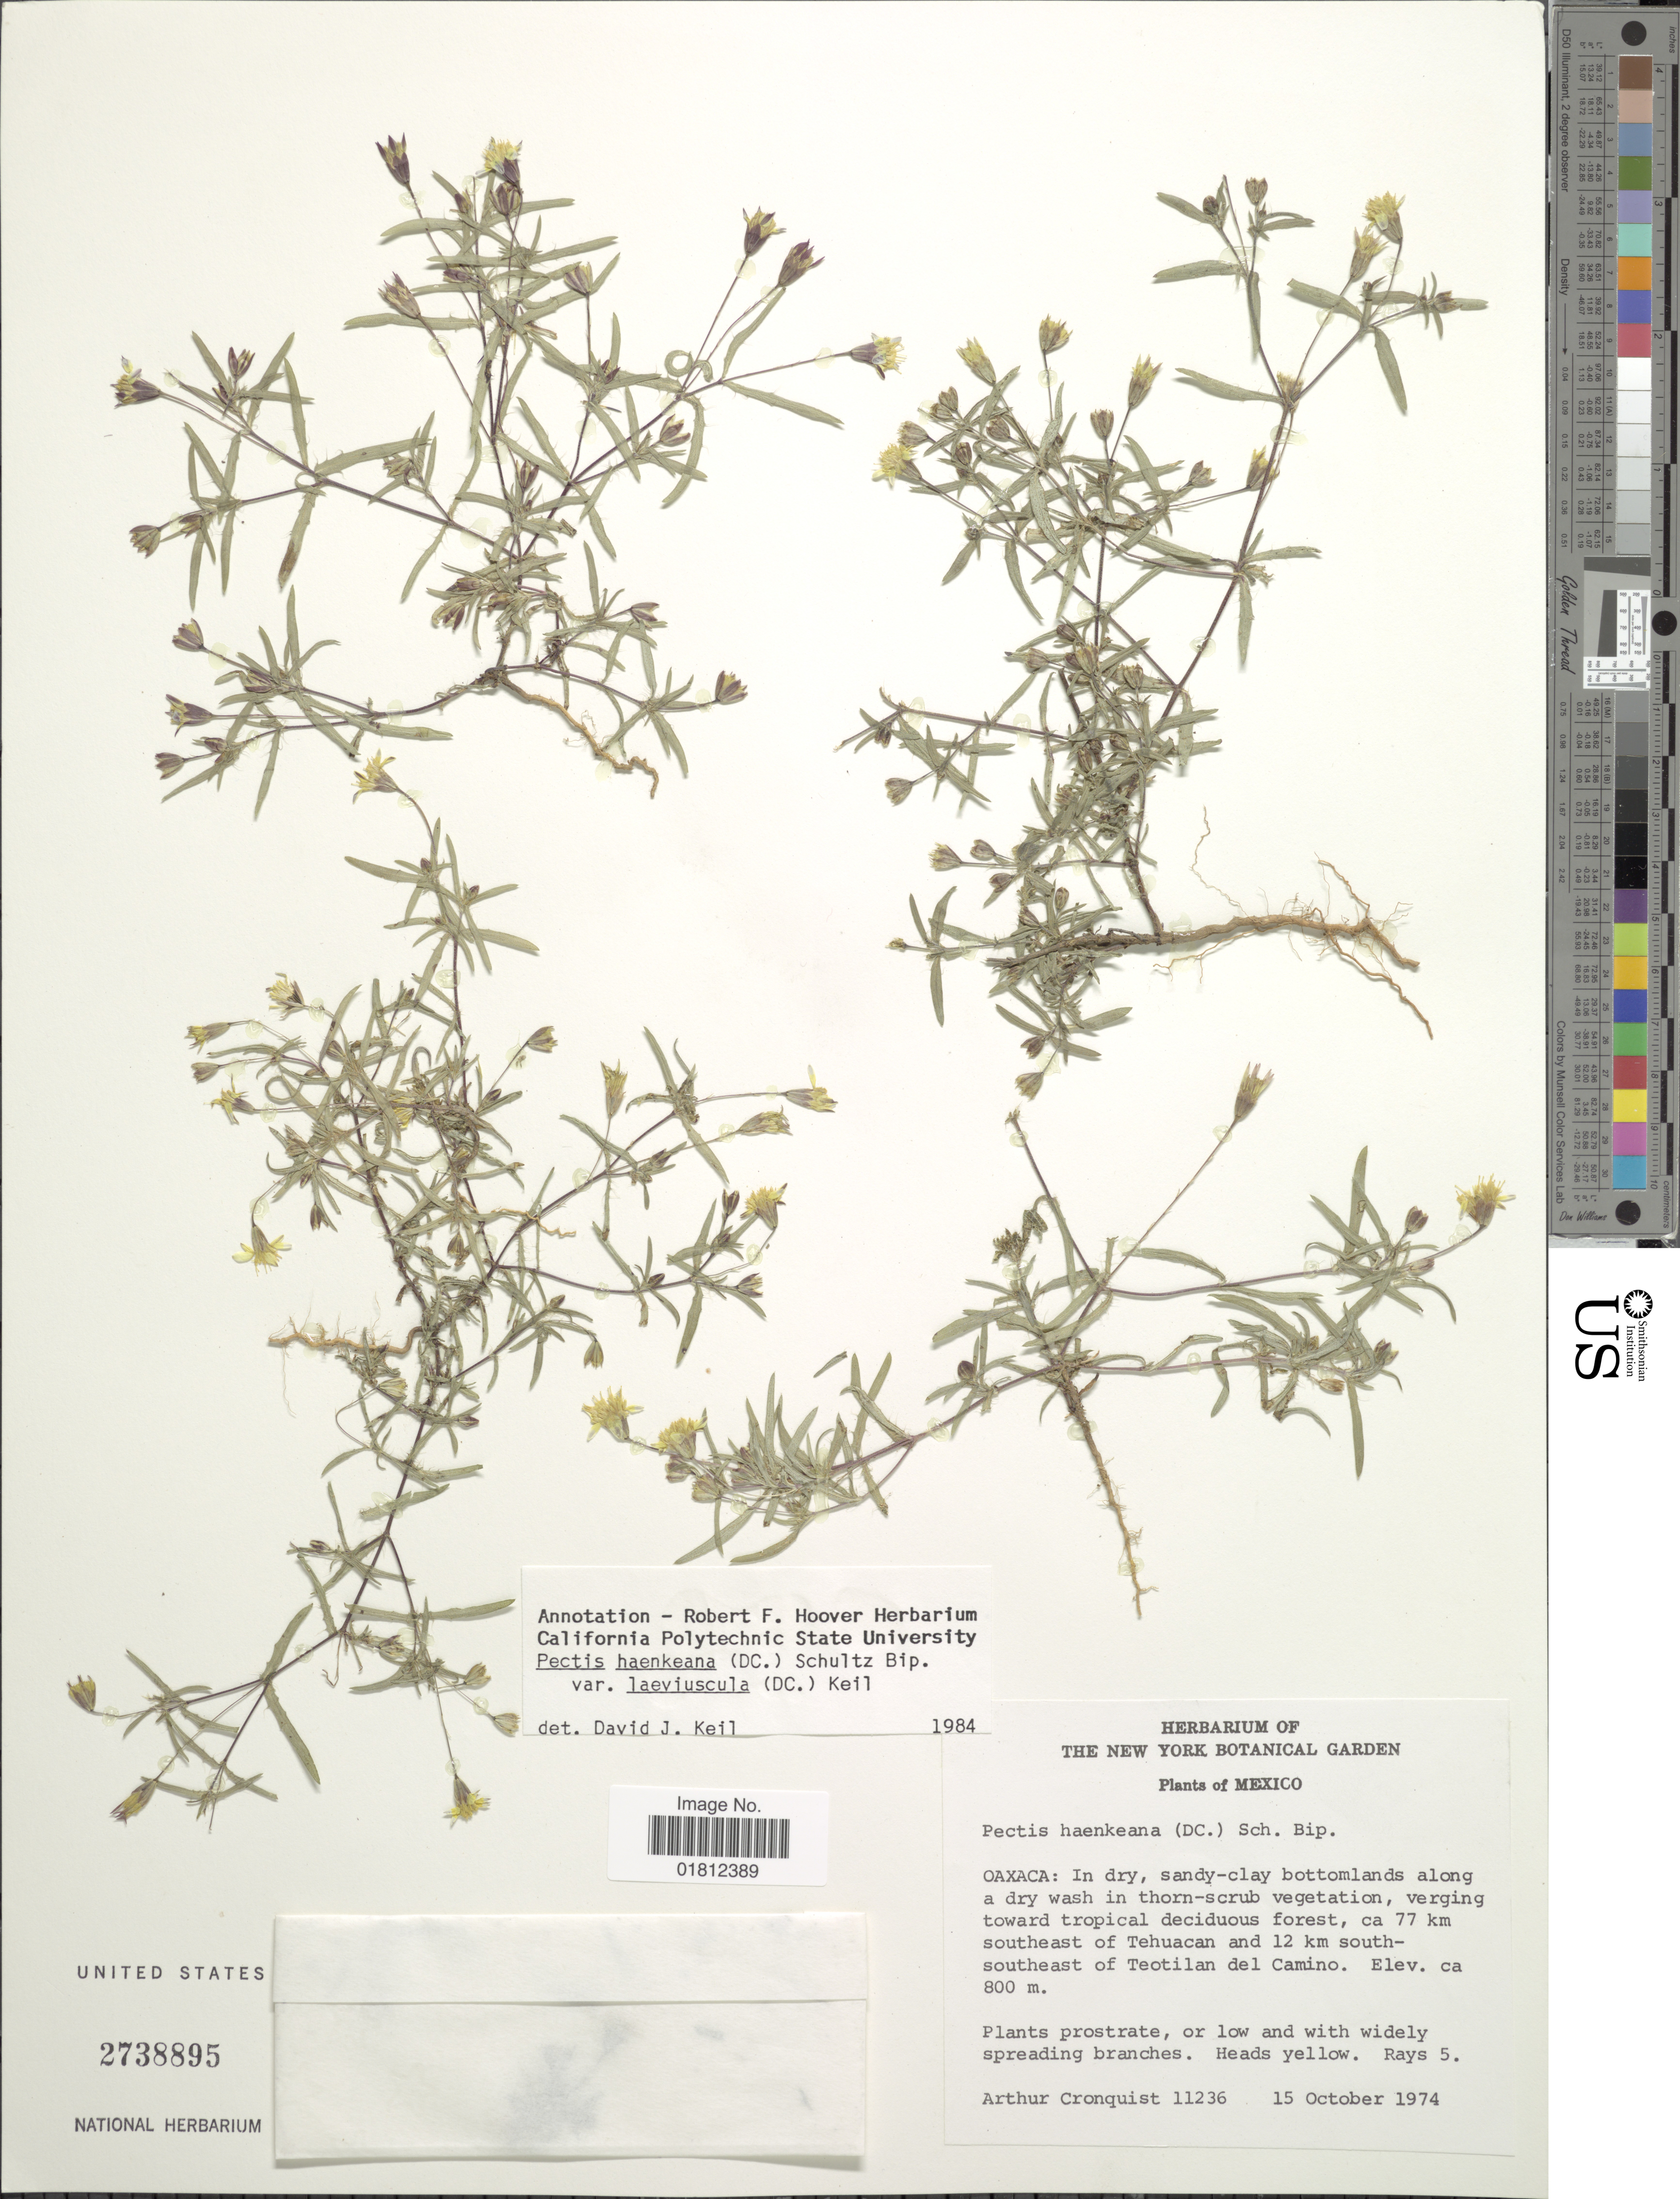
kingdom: Plantae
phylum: Tracheophyta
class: Magnoliopsida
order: Asterales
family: Asteraceae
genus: Pectis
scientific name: Pectis haenkeana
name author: (DC.) Sch. Bip.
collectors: A. J. Cronquist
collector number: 11236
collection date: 1974-10-15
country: Mexico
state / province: Oaxaca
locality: Ca 77 km southeast of Tehuacan and 12 km south-southeast of Teotitlan del Camino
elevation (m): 800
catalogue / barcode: US 2738895